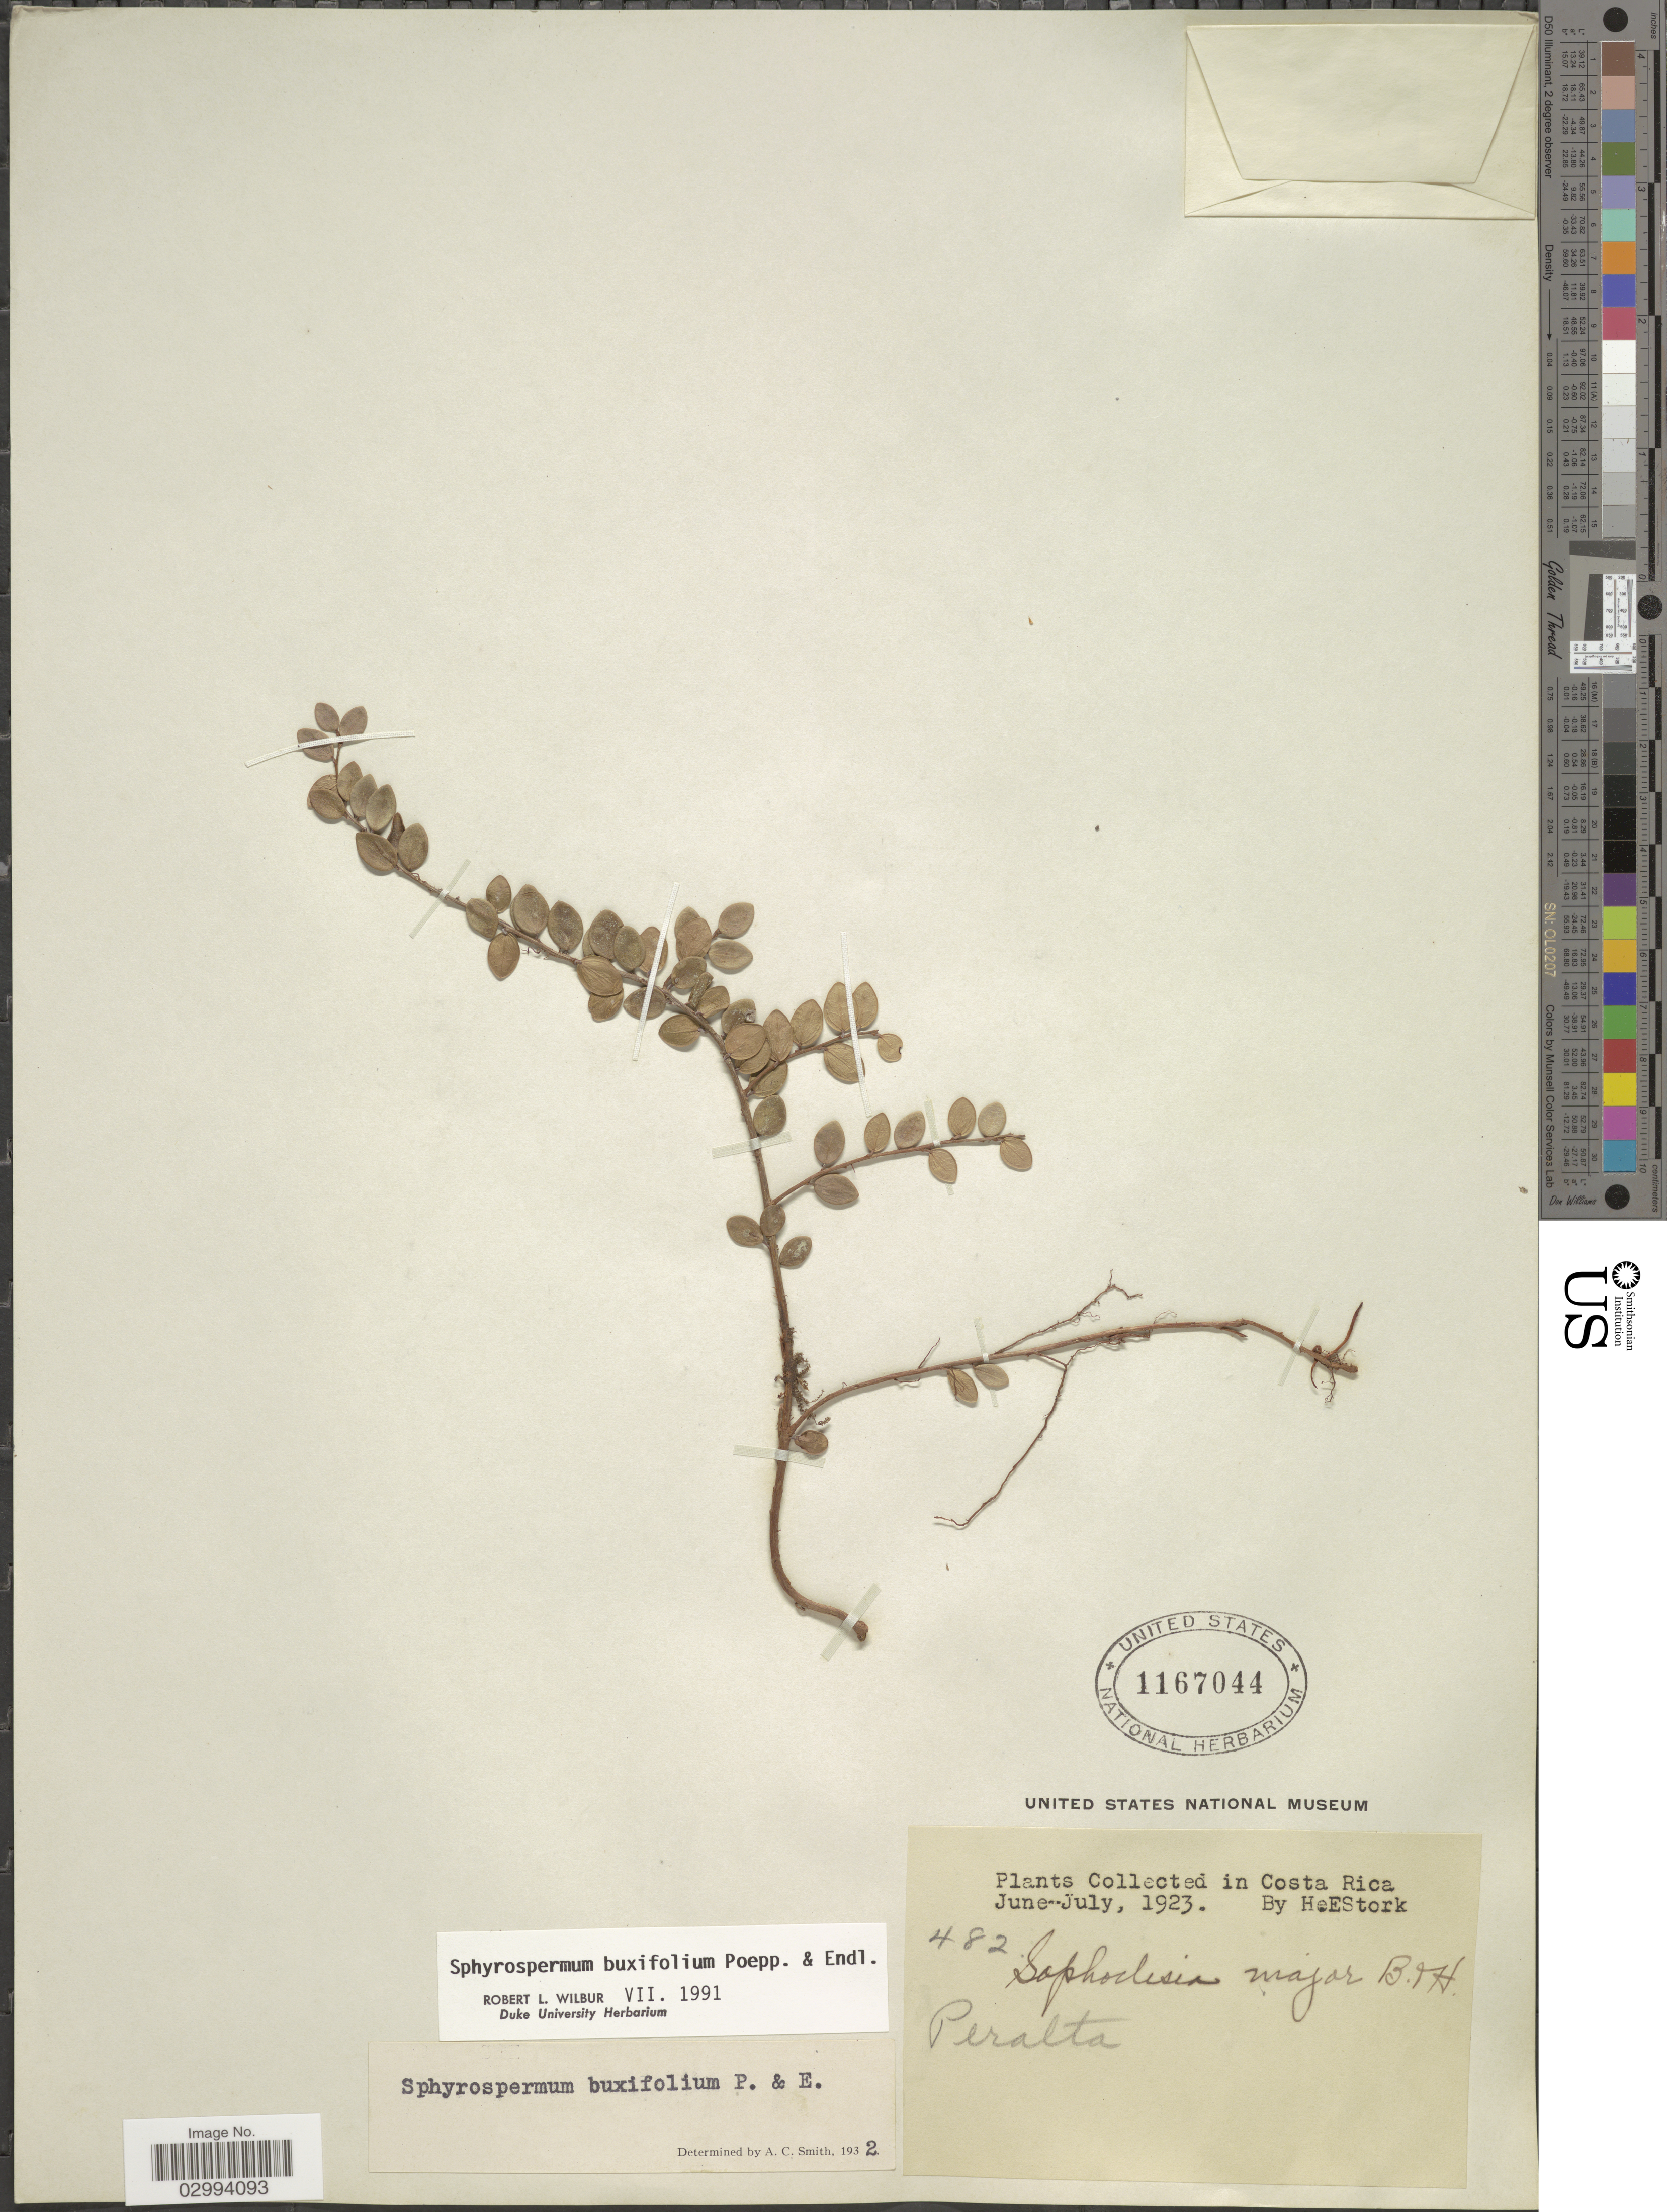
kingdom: Plantae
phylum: Tracheophyta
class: Magnoliopsida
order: Ericales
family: Ericaceae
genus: Sphyrospermum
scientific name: Sphyrospermum buxifolium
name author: Poepp. & Endl.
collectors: H. E. Stork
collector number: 482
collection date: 1923-06/1923-07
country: Costa Rica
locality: Peralta [unsure placement]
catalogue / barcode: US 1167044